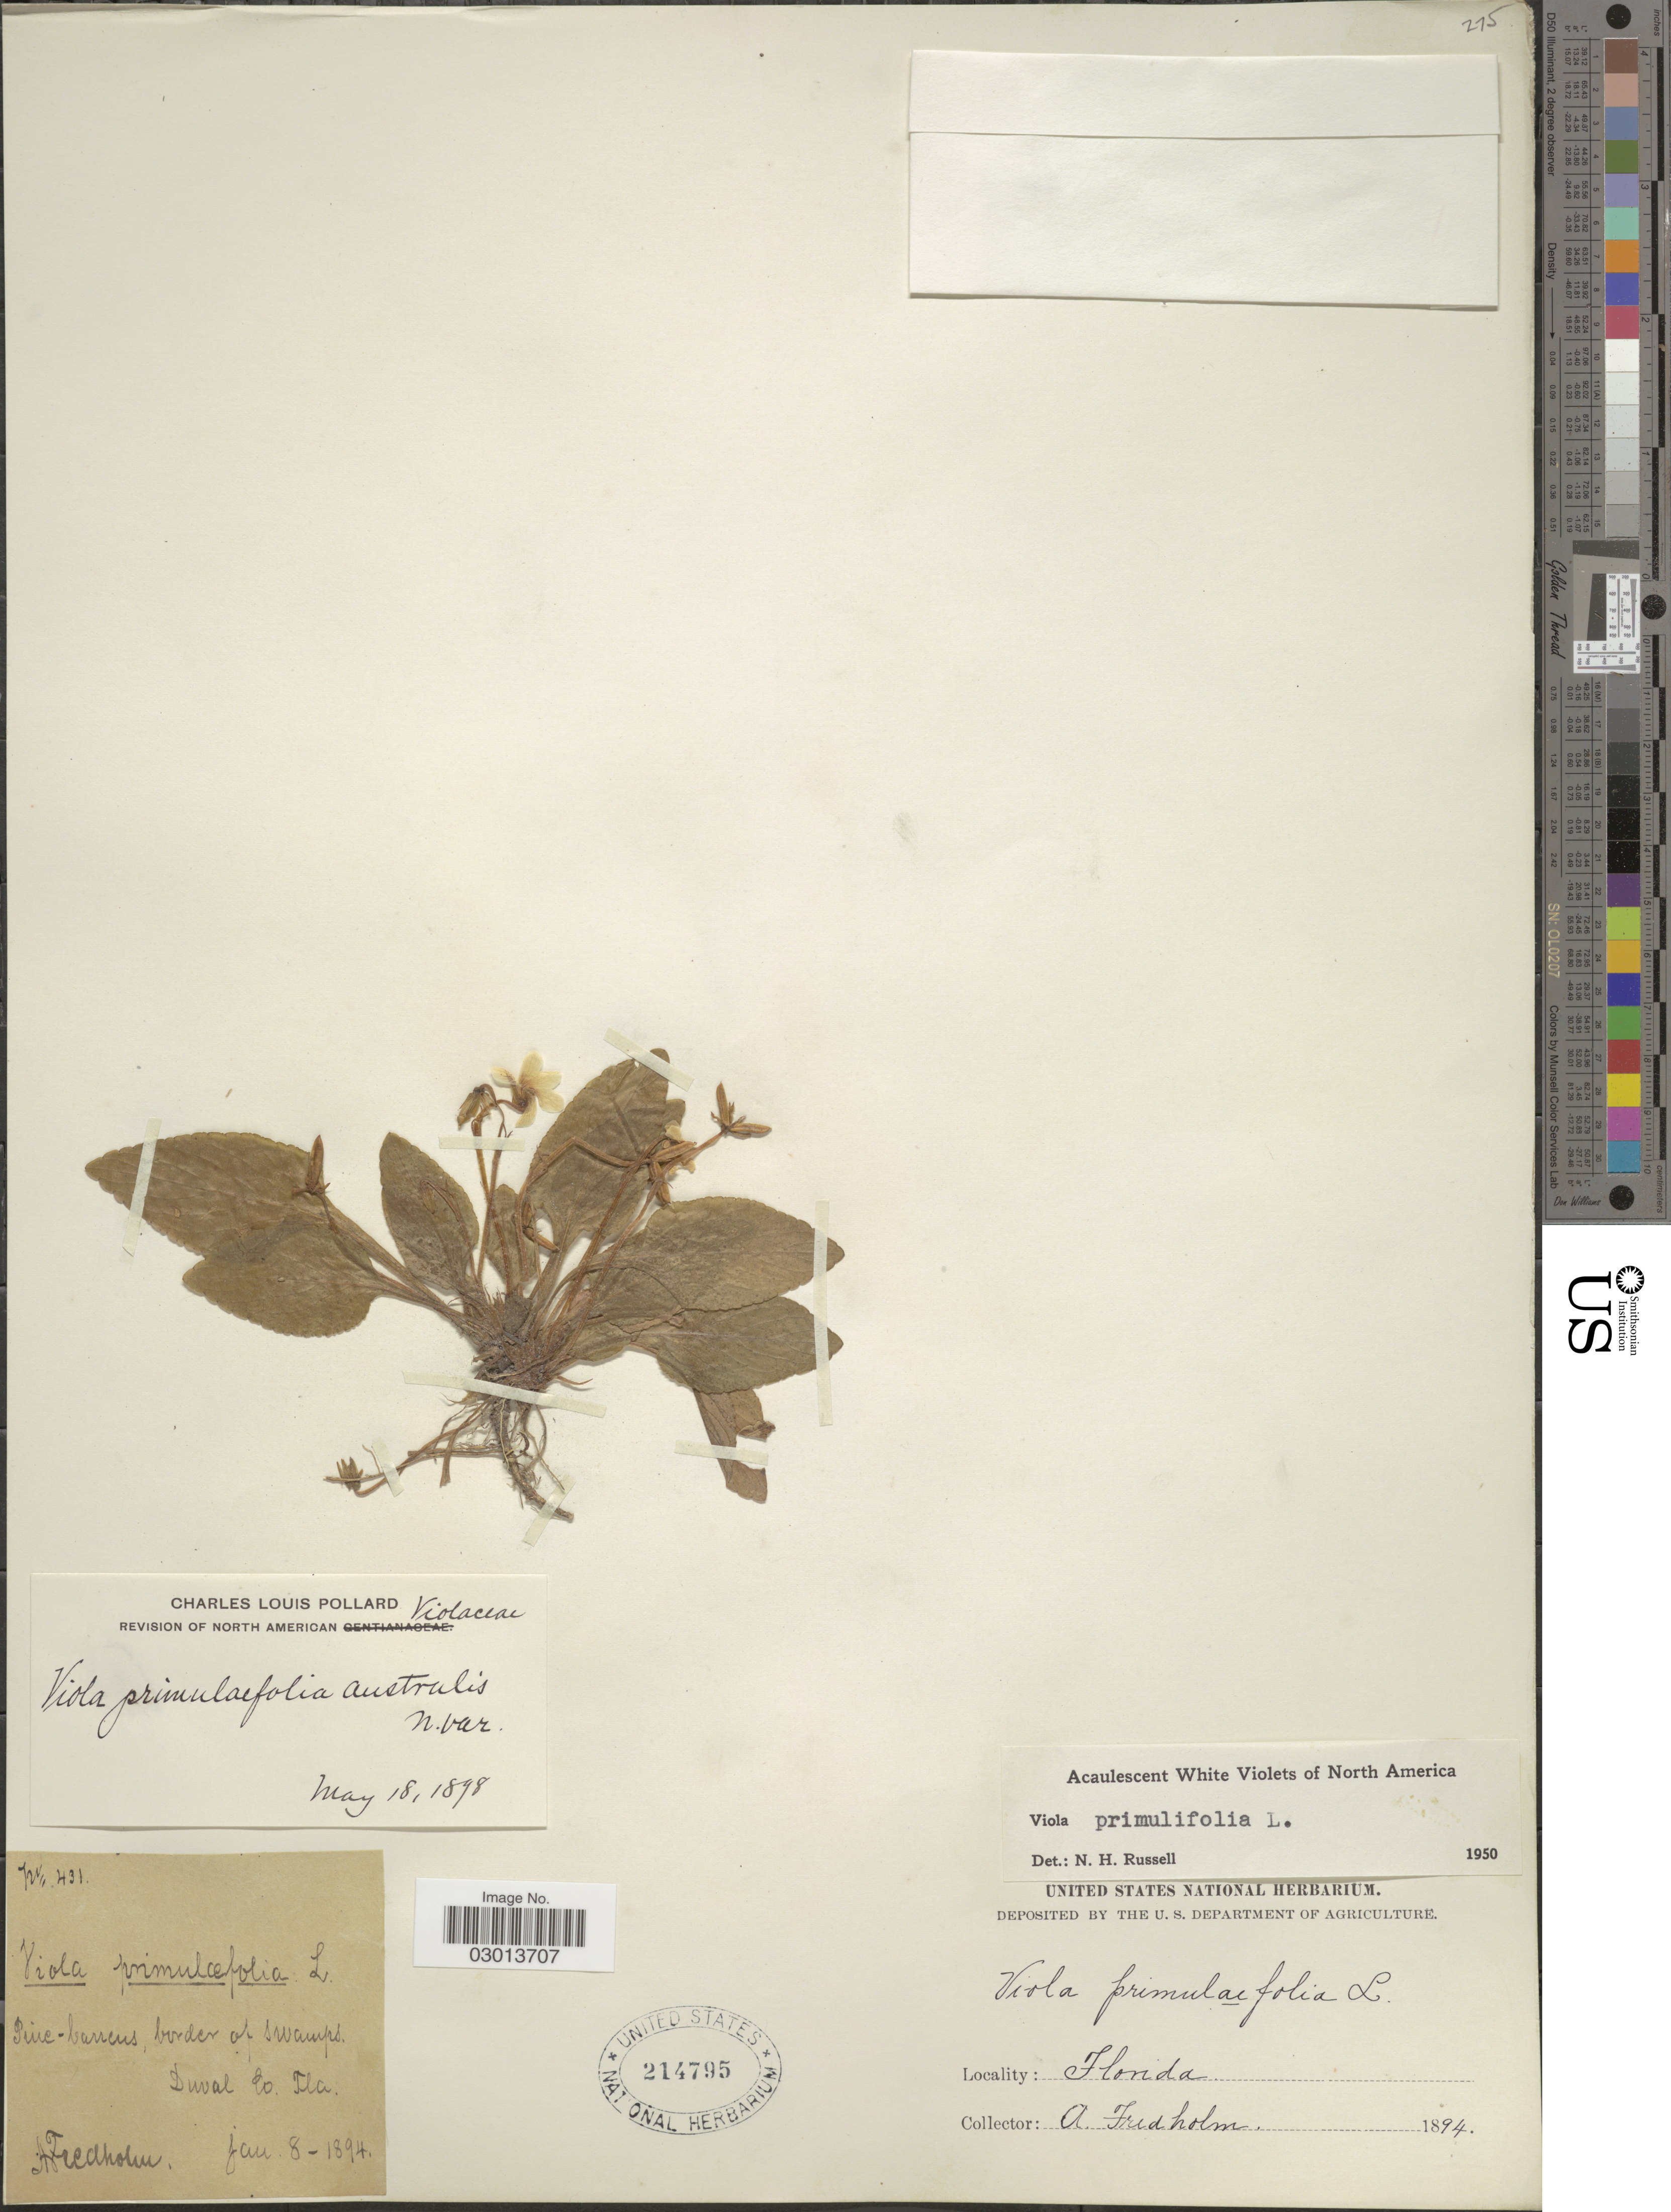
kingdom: Plantae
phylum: Tracheophyta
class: Magnoliopsida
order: Malpighiales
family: Violaceae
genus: Viola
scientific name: Viola primulifolia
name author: L.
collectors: A. Fredholm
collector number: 431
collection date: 1894-01-08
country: United States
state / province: Florida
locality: Duval Co., Fla.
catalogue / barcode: US 214795